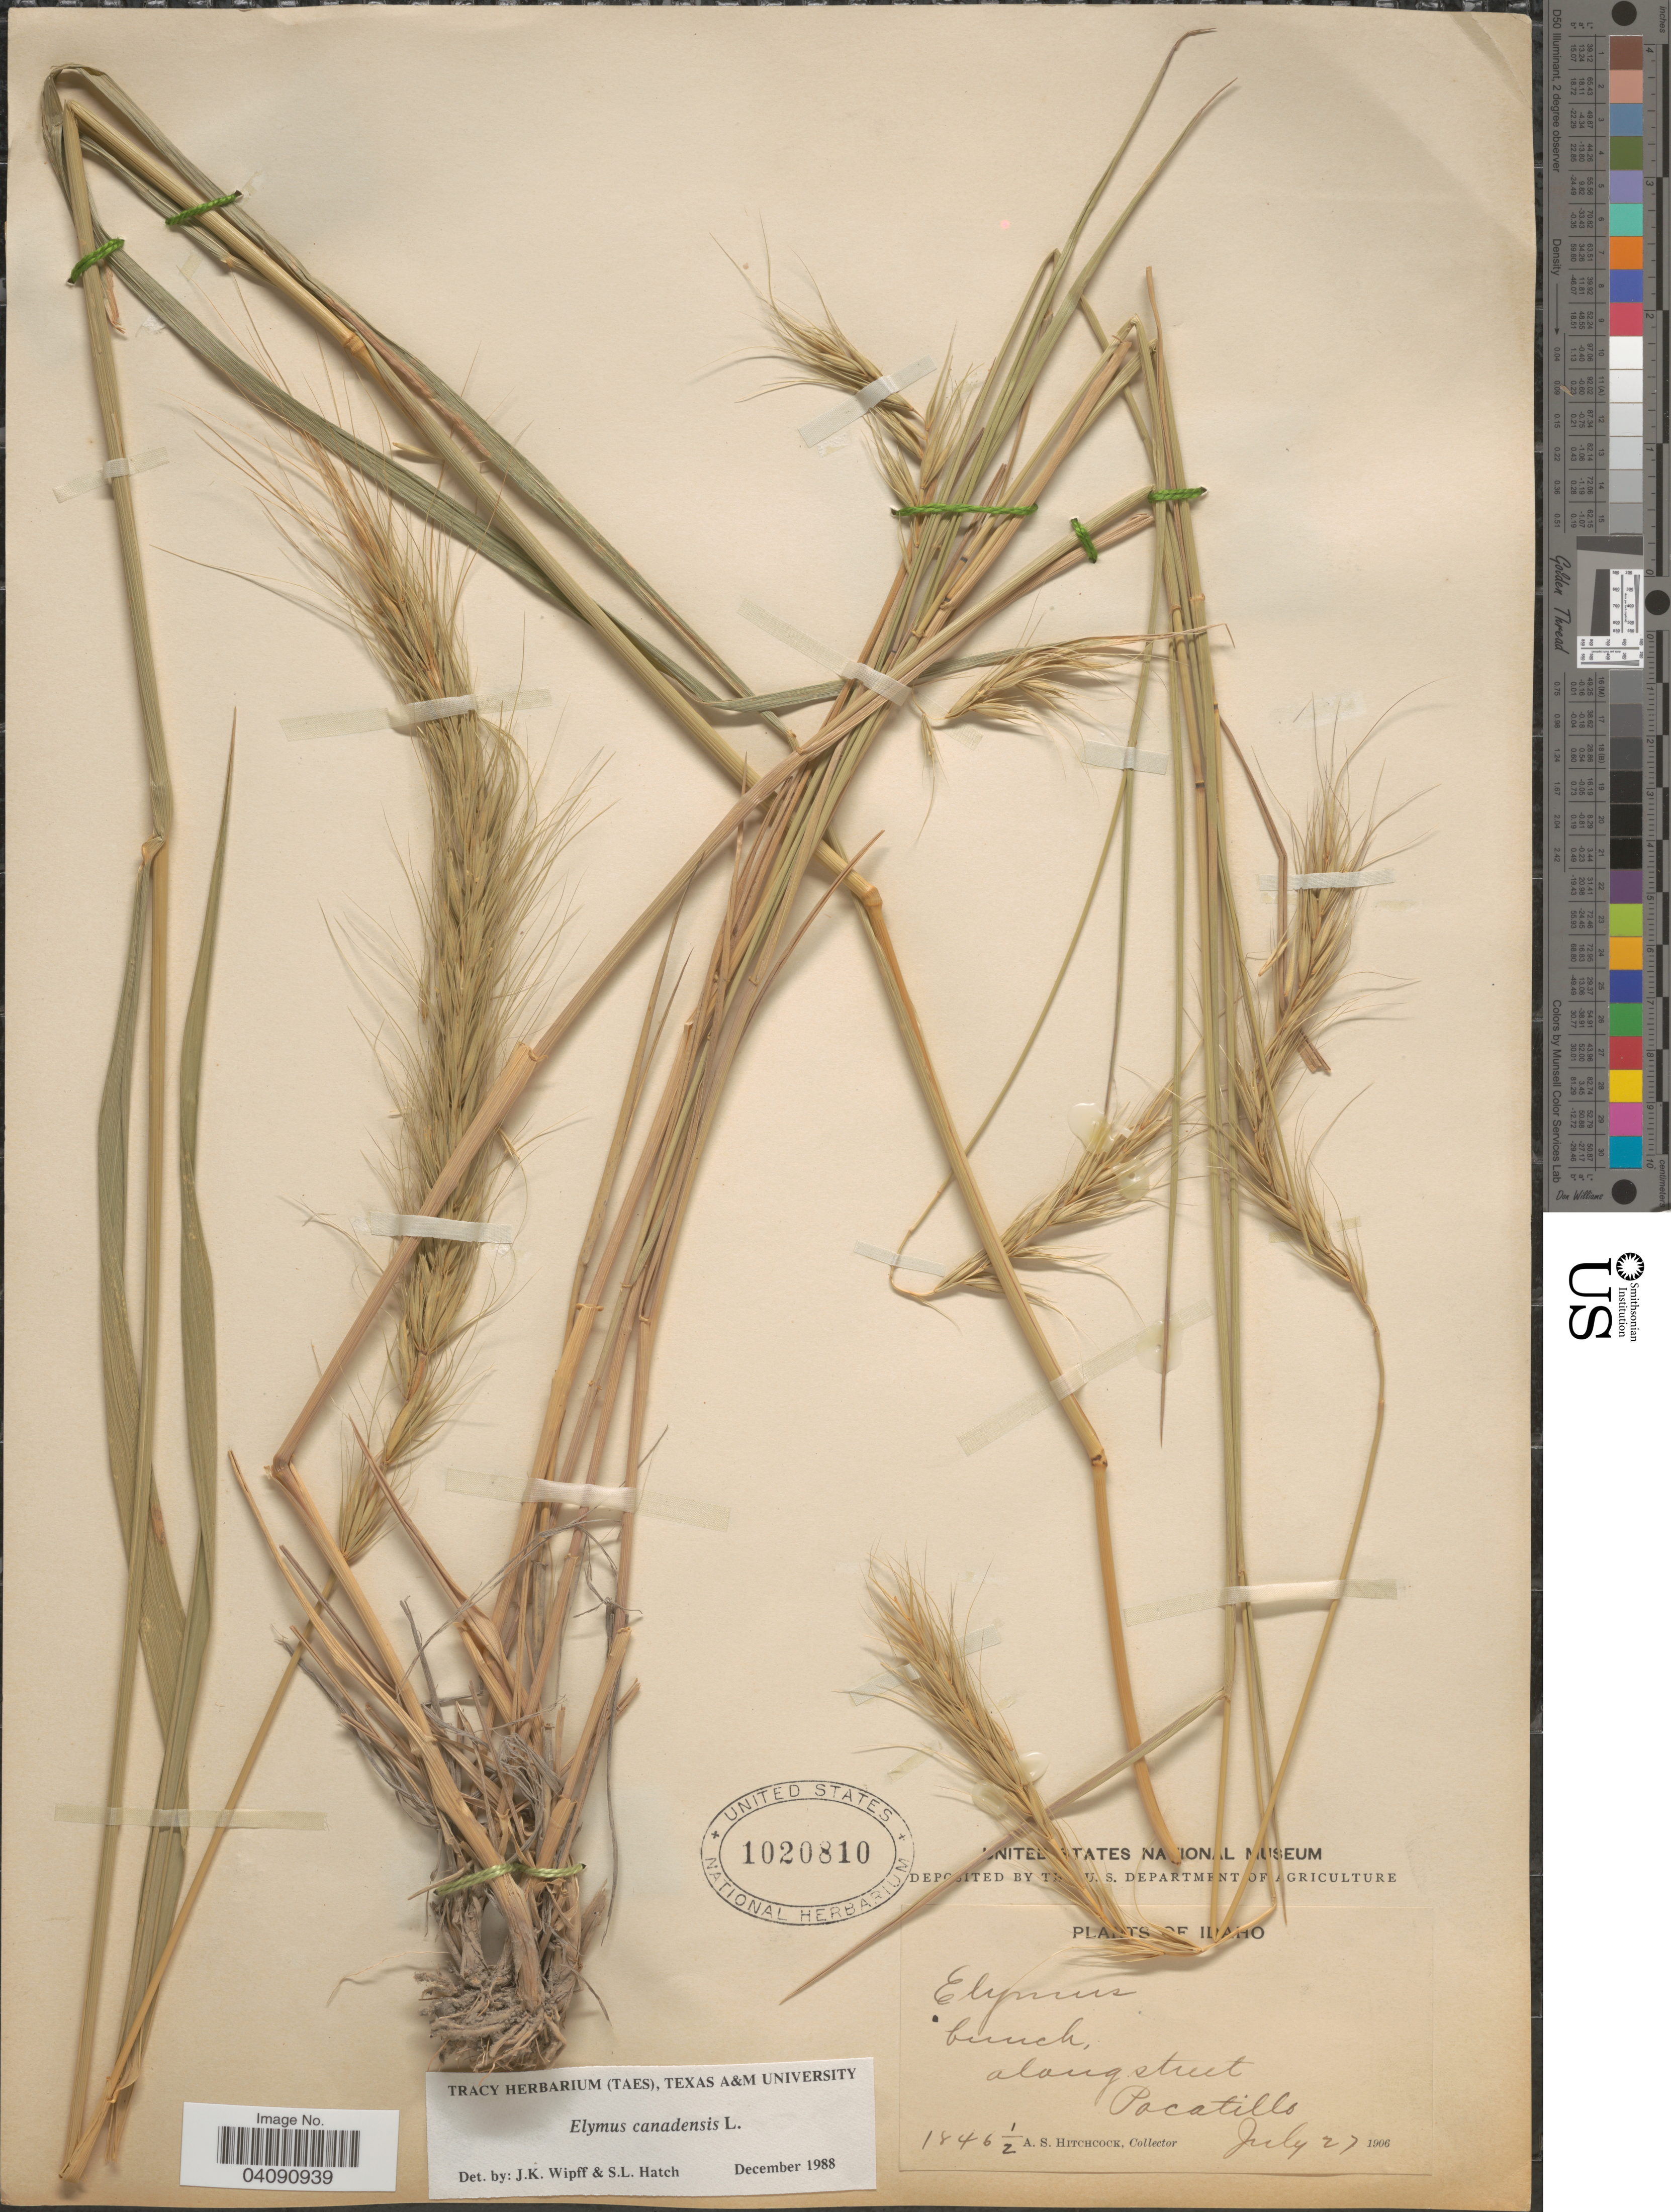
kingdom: Plantae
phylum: Tracheophyta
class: Liliopsida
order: Poales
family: Poaceae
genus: Elymus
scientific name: Elymus canadensis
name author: L.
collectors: A. S. Hitchcock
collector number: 1846½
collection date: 1906-07-27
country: United States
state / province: Idaho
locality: Along street, Pocatillo.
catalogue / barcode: US 1020810